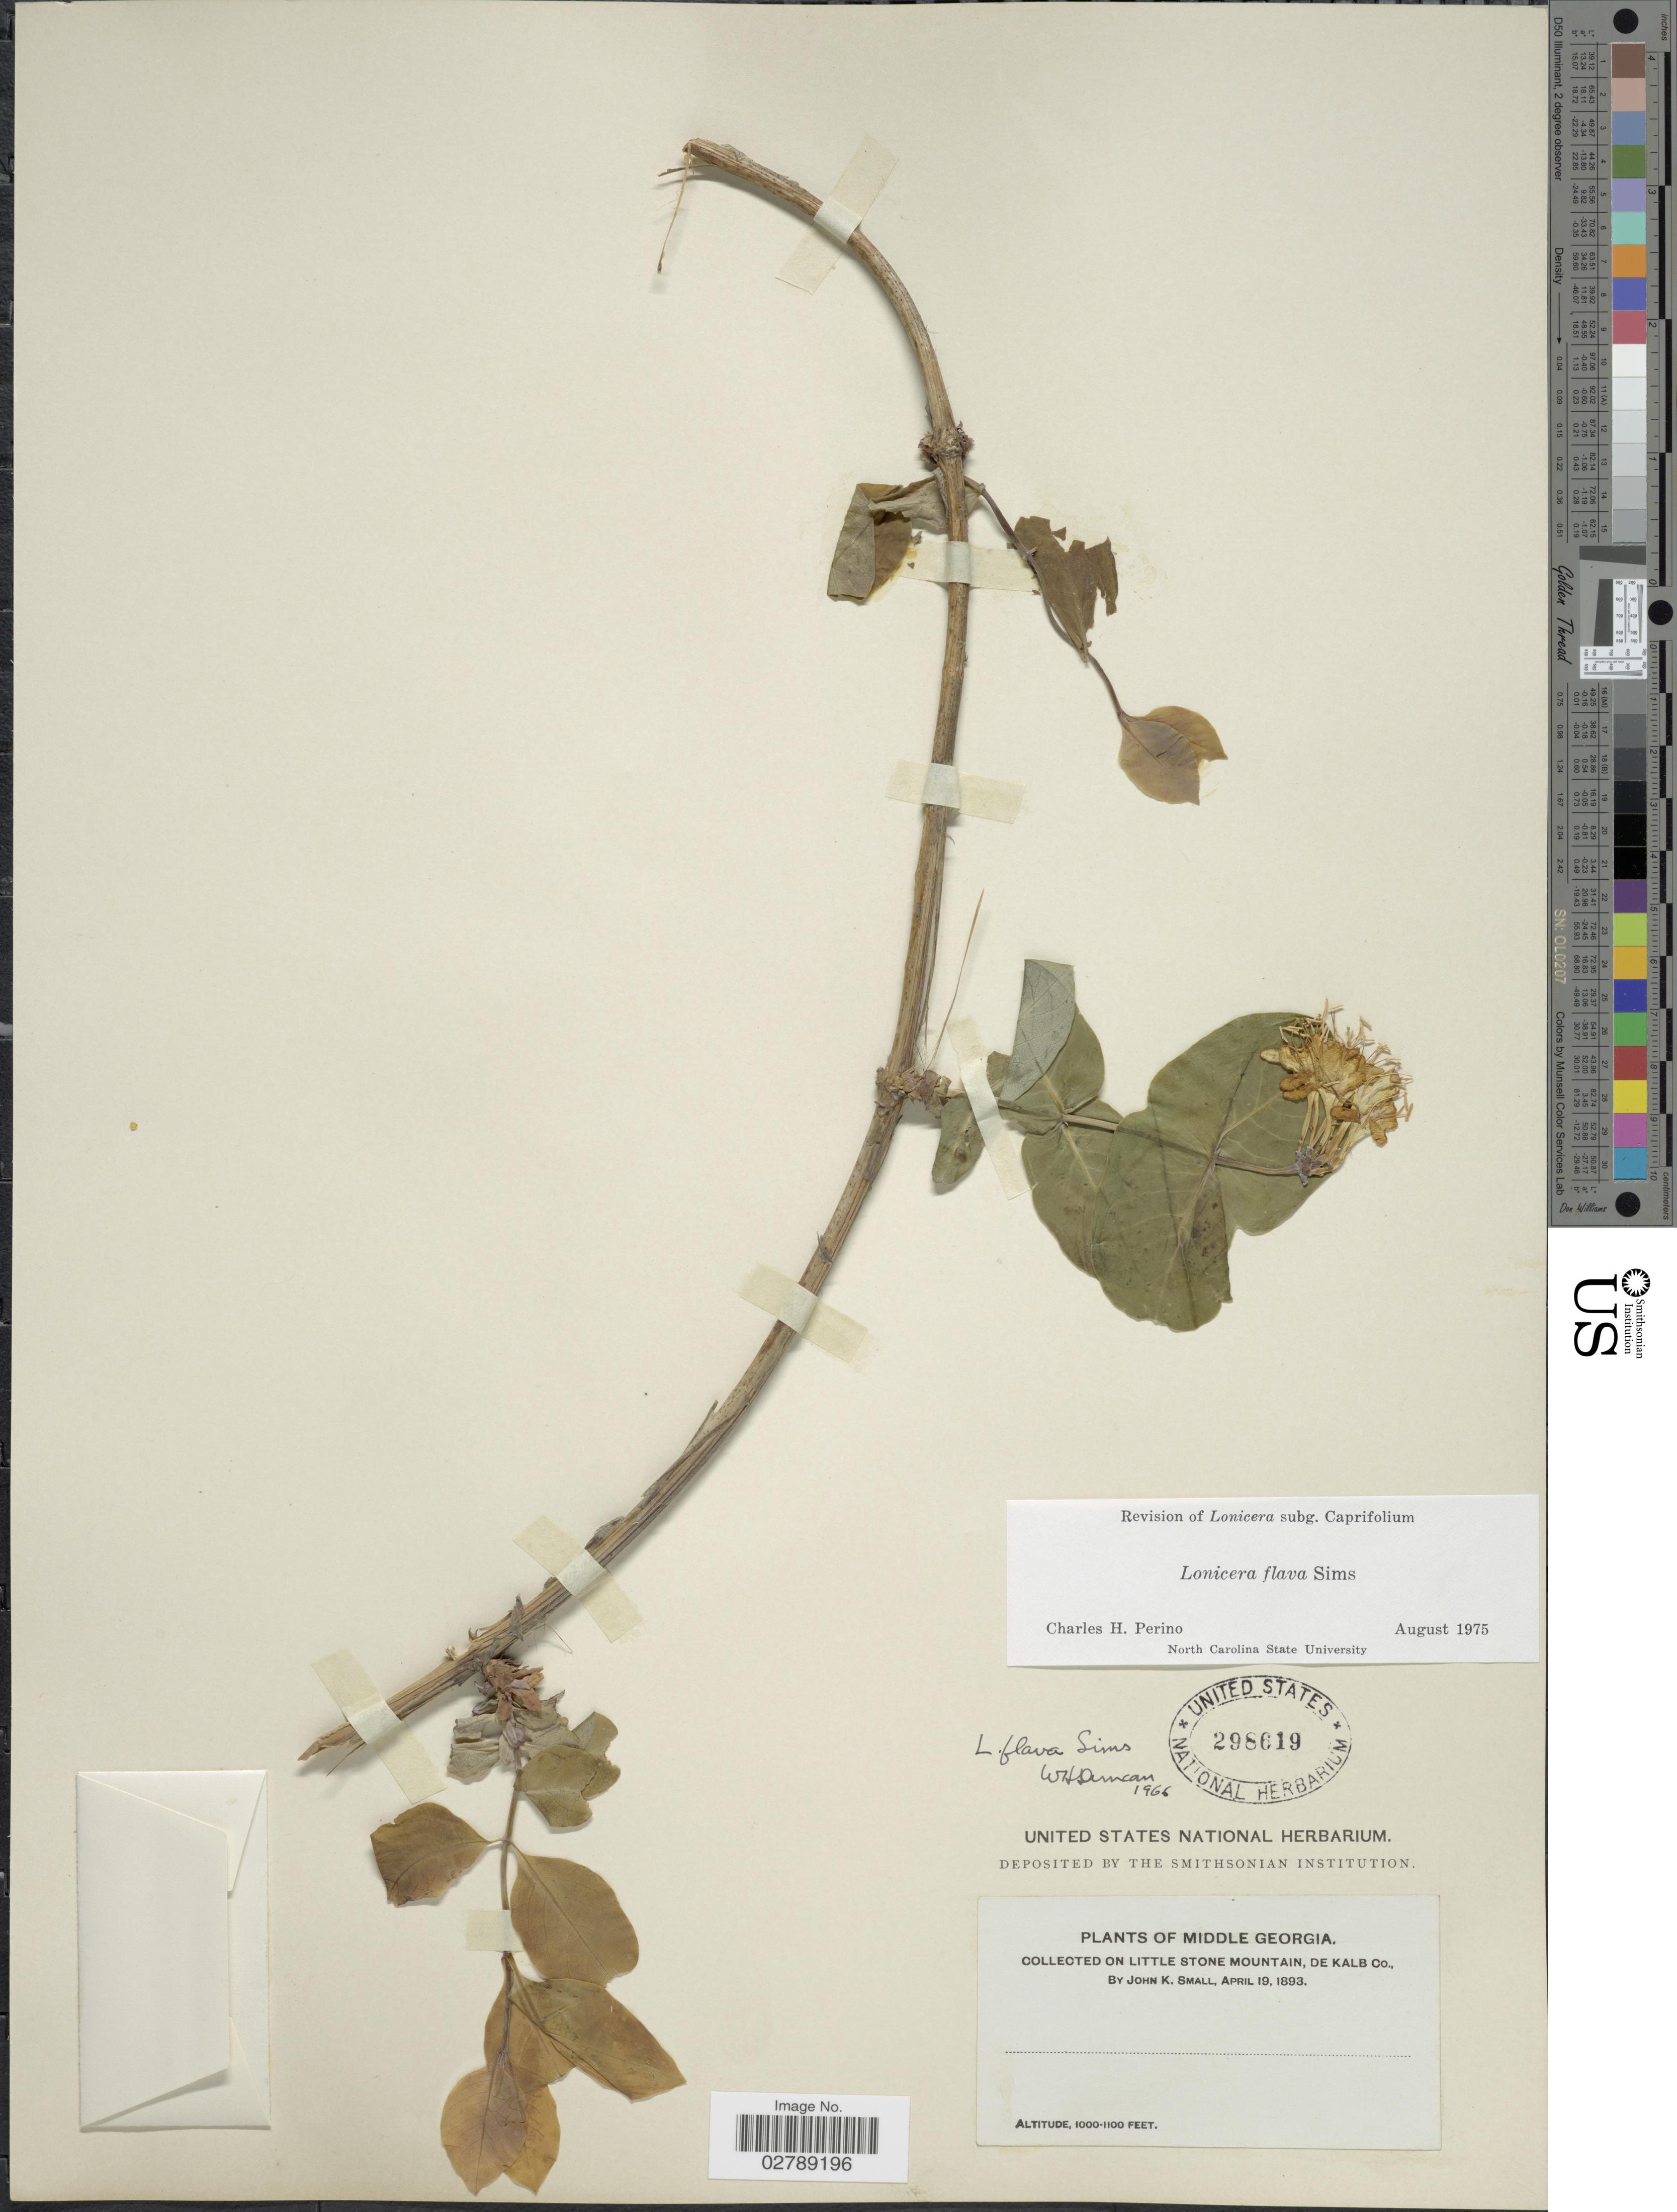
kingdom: Plantae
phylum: Tracheophyta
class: Magnoliopsida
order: Dipsacales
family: Caprifoliaceae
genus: Lonicera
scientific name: Lonicera flava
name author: Sims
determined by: Perino, C. H.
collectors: J. K. Small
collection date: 1893-04-19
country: United States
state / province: Georgia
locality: Middle Georgia. On Little Stone Mountain, De Kalb Co.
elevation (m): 305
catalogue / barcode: US 298619